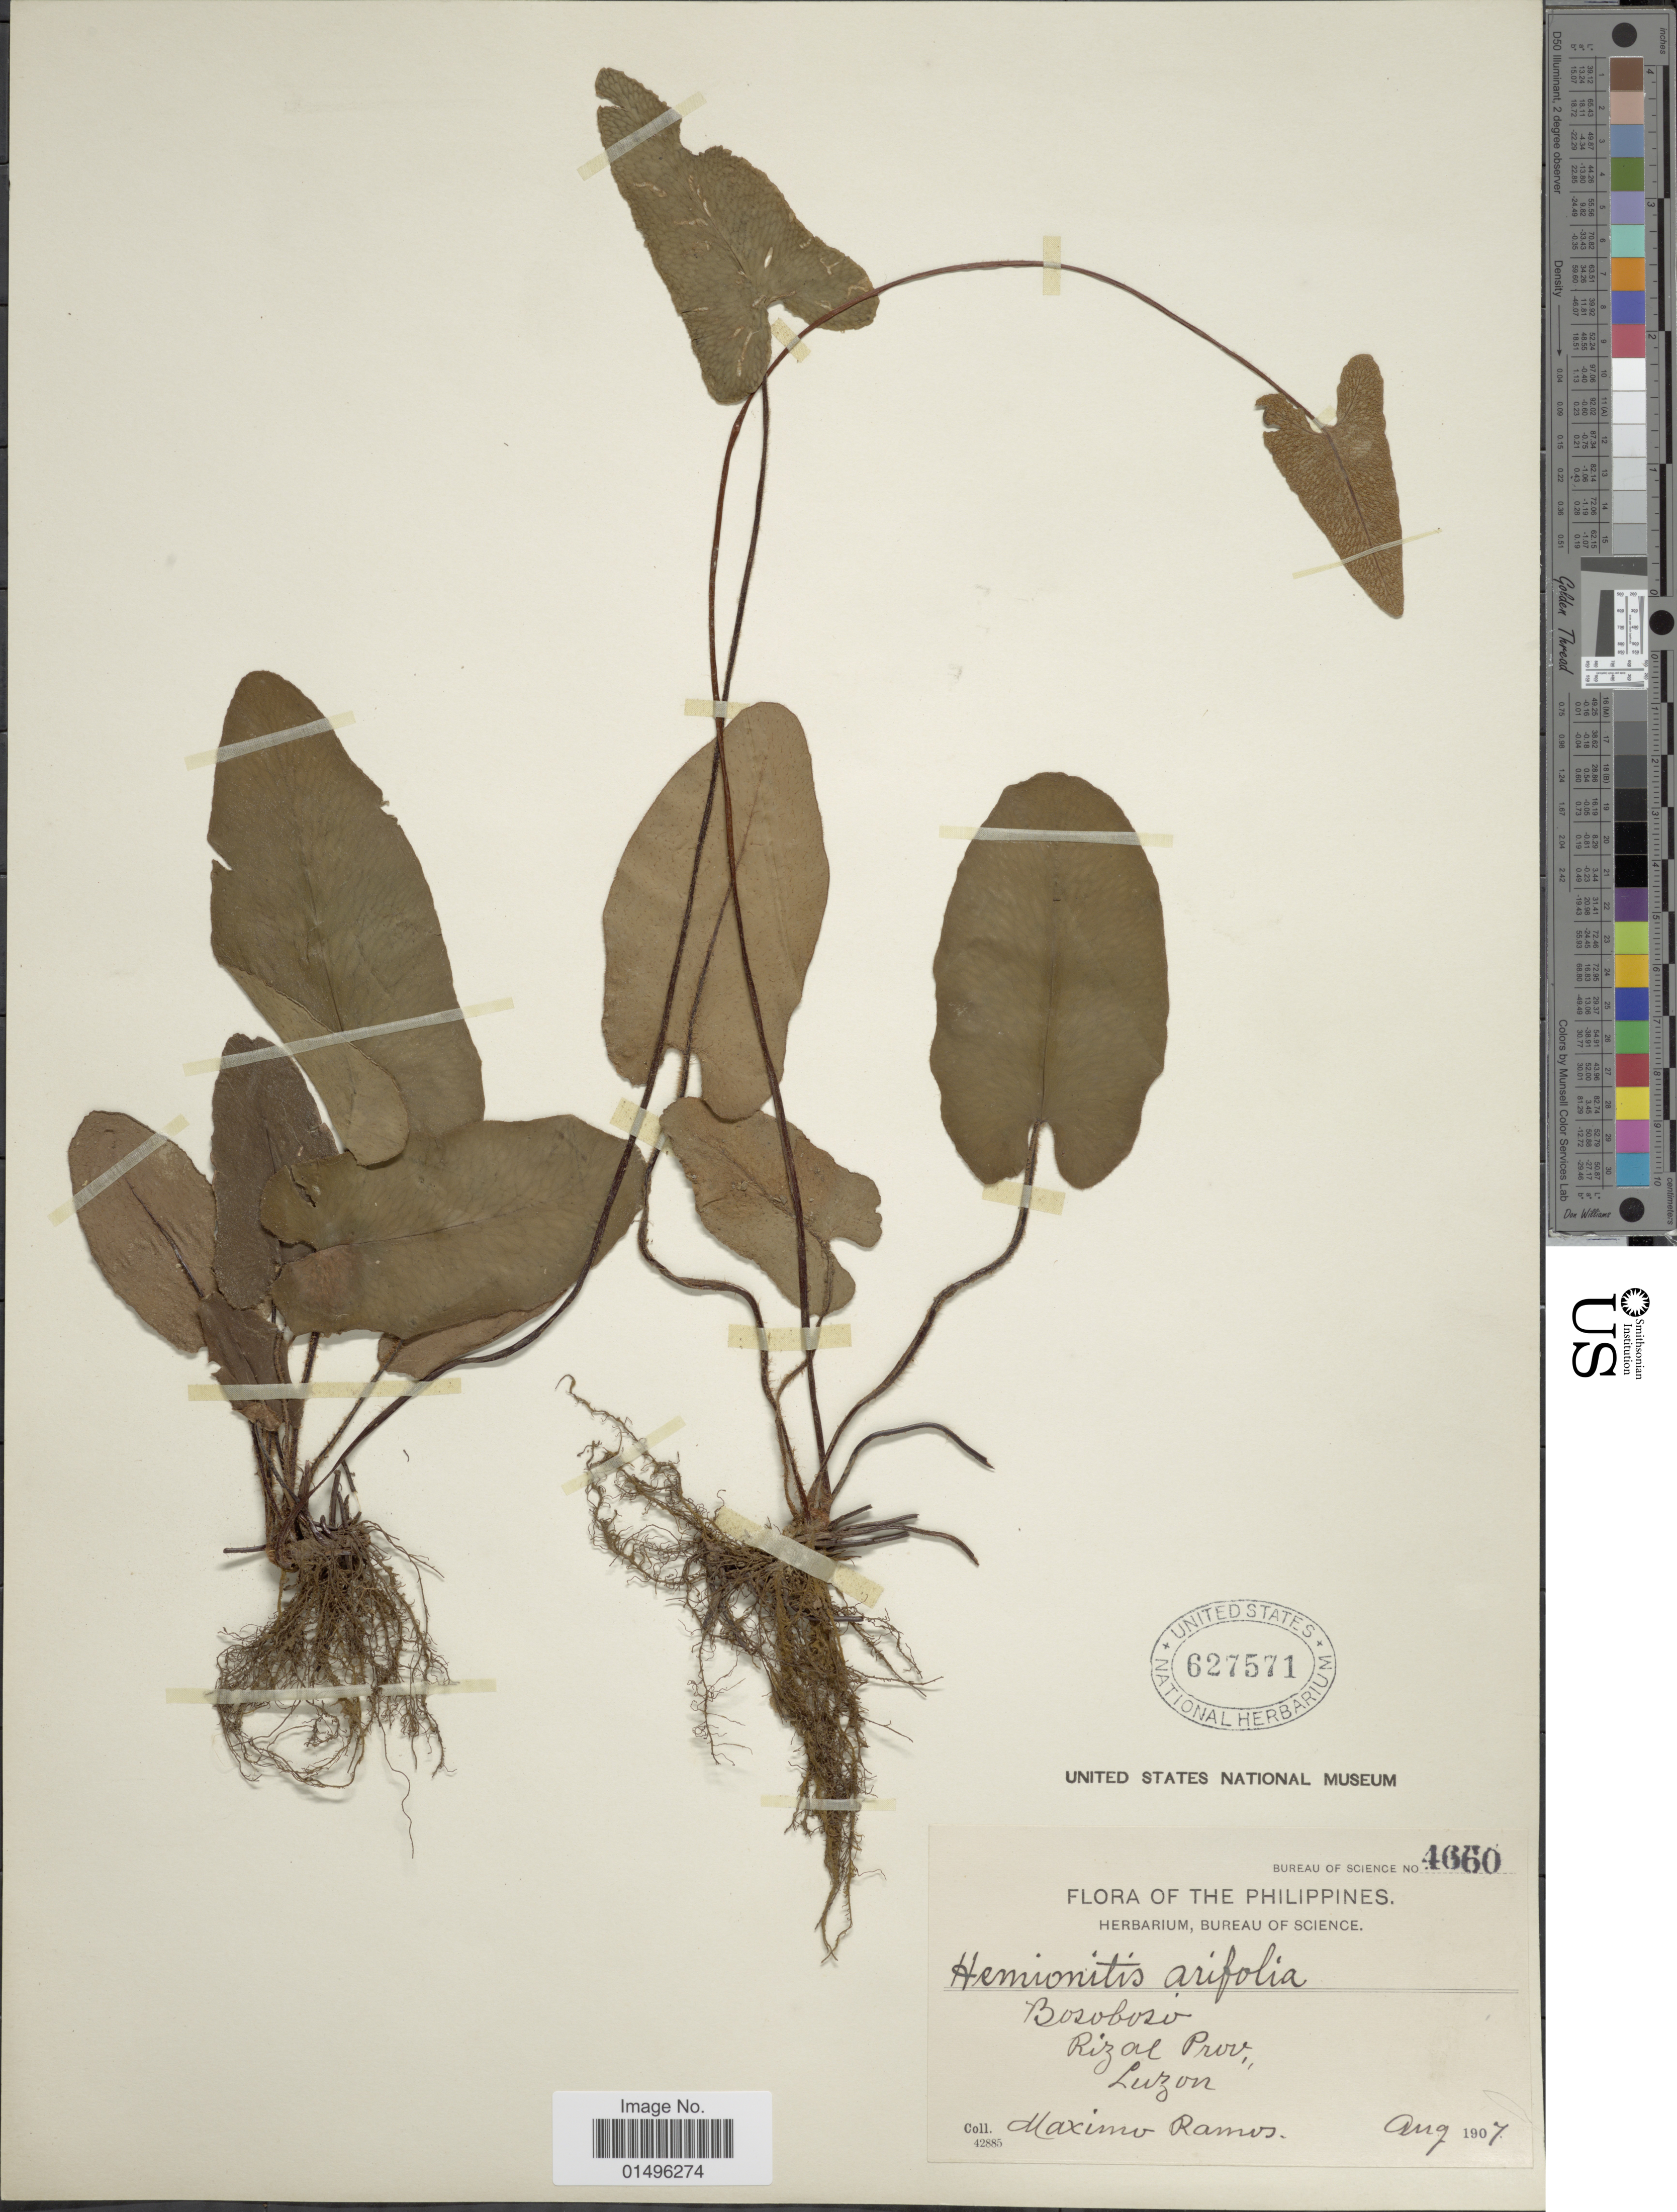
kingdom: Plantae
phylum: Tracheophyta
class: Polypodiopsida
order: Polypodiales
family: Pteridaceae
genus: Parahemionitis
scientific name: Parahemionitis cordata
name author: (Roxb. ex Hook. & Grev.) Fraser-Jenk.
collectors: M. Ramos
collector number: Bureau of Science 4660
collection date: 1907-08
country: Philippines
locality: Philippines, Bosoboso, Rizal Prov., Luzon.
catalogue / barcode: US 627571